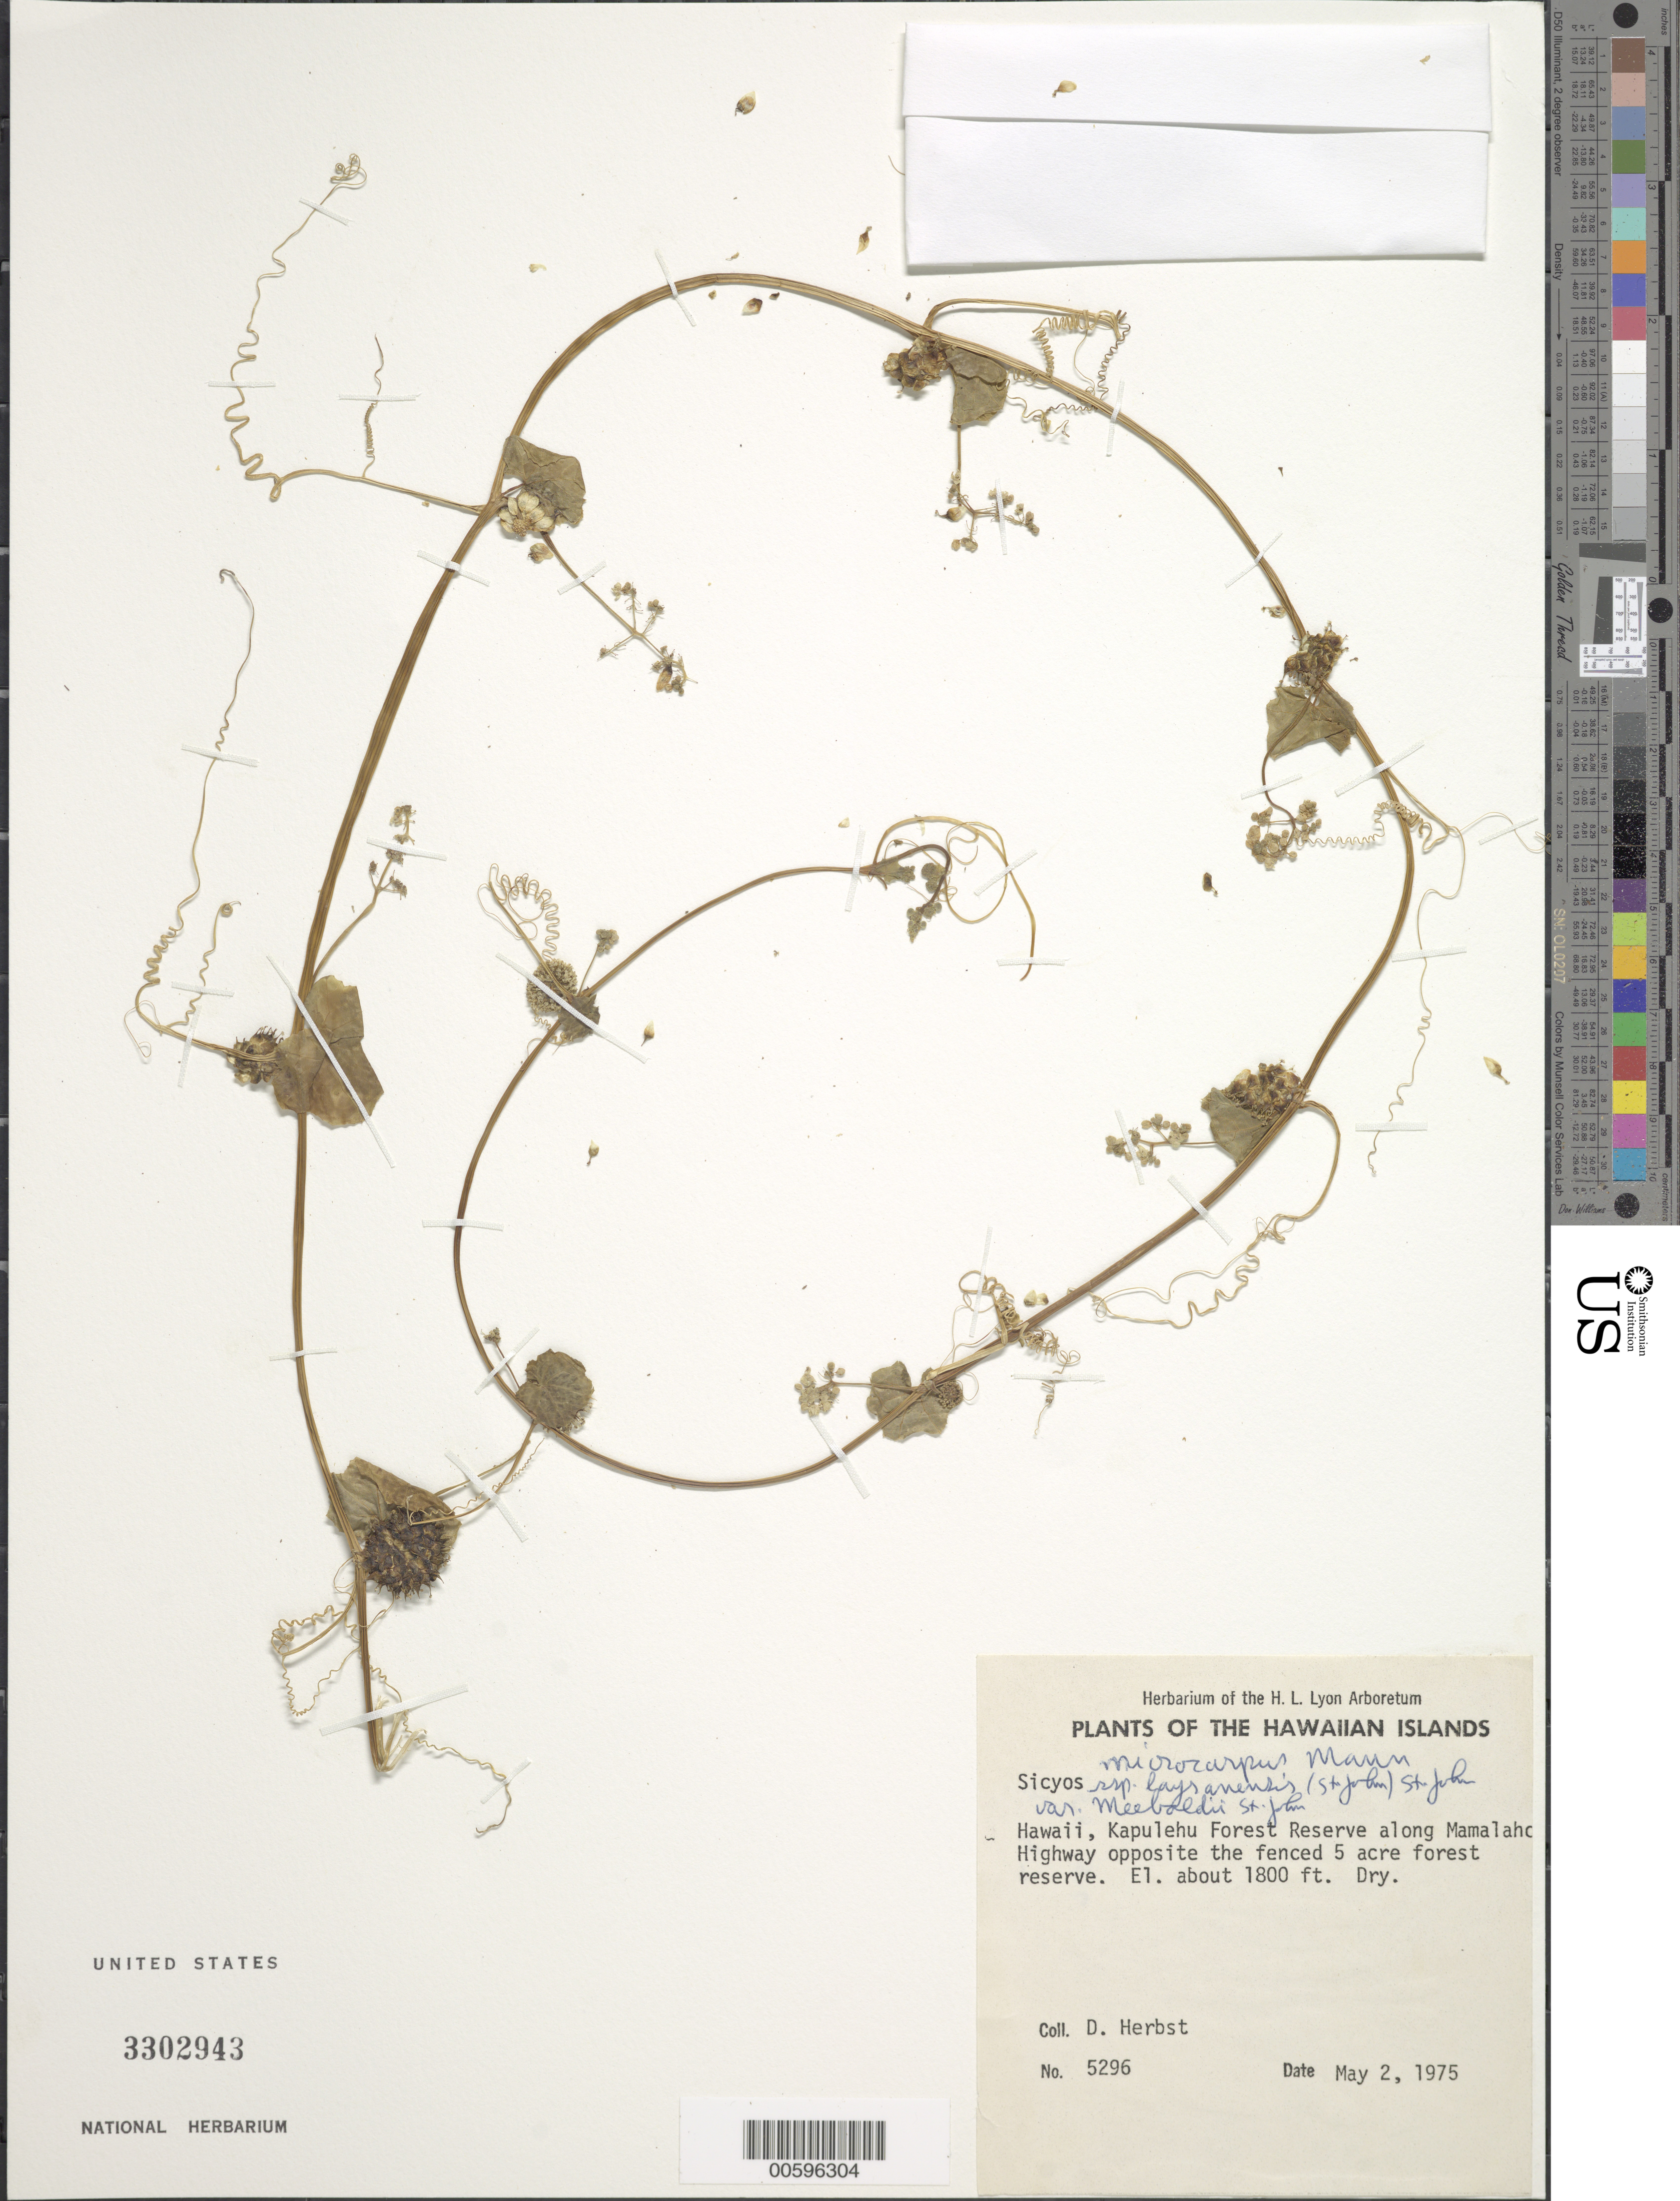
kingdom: Plantae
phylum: Tracheophyta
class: Magnoliopsida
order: Cucurbitales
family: Cucurbitaceae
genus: Sicyos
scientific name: Sicyos pachycarpus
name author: Hook. & Arn.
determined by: Wagner, W. L., (BOT), Smithsonian Institution - National Museum of Natural History (UNITED STATES)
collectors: D. R. Herbst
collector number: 5296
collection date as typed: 2 May 1975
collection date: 1975-05-02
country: United States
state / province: Hawaii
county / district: Hawaii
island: Hawaii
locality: Kapulehu For Res along Mamalaho Hwy opposite the fenced 5 acre for res.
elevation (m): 549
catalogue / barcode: US 3302943